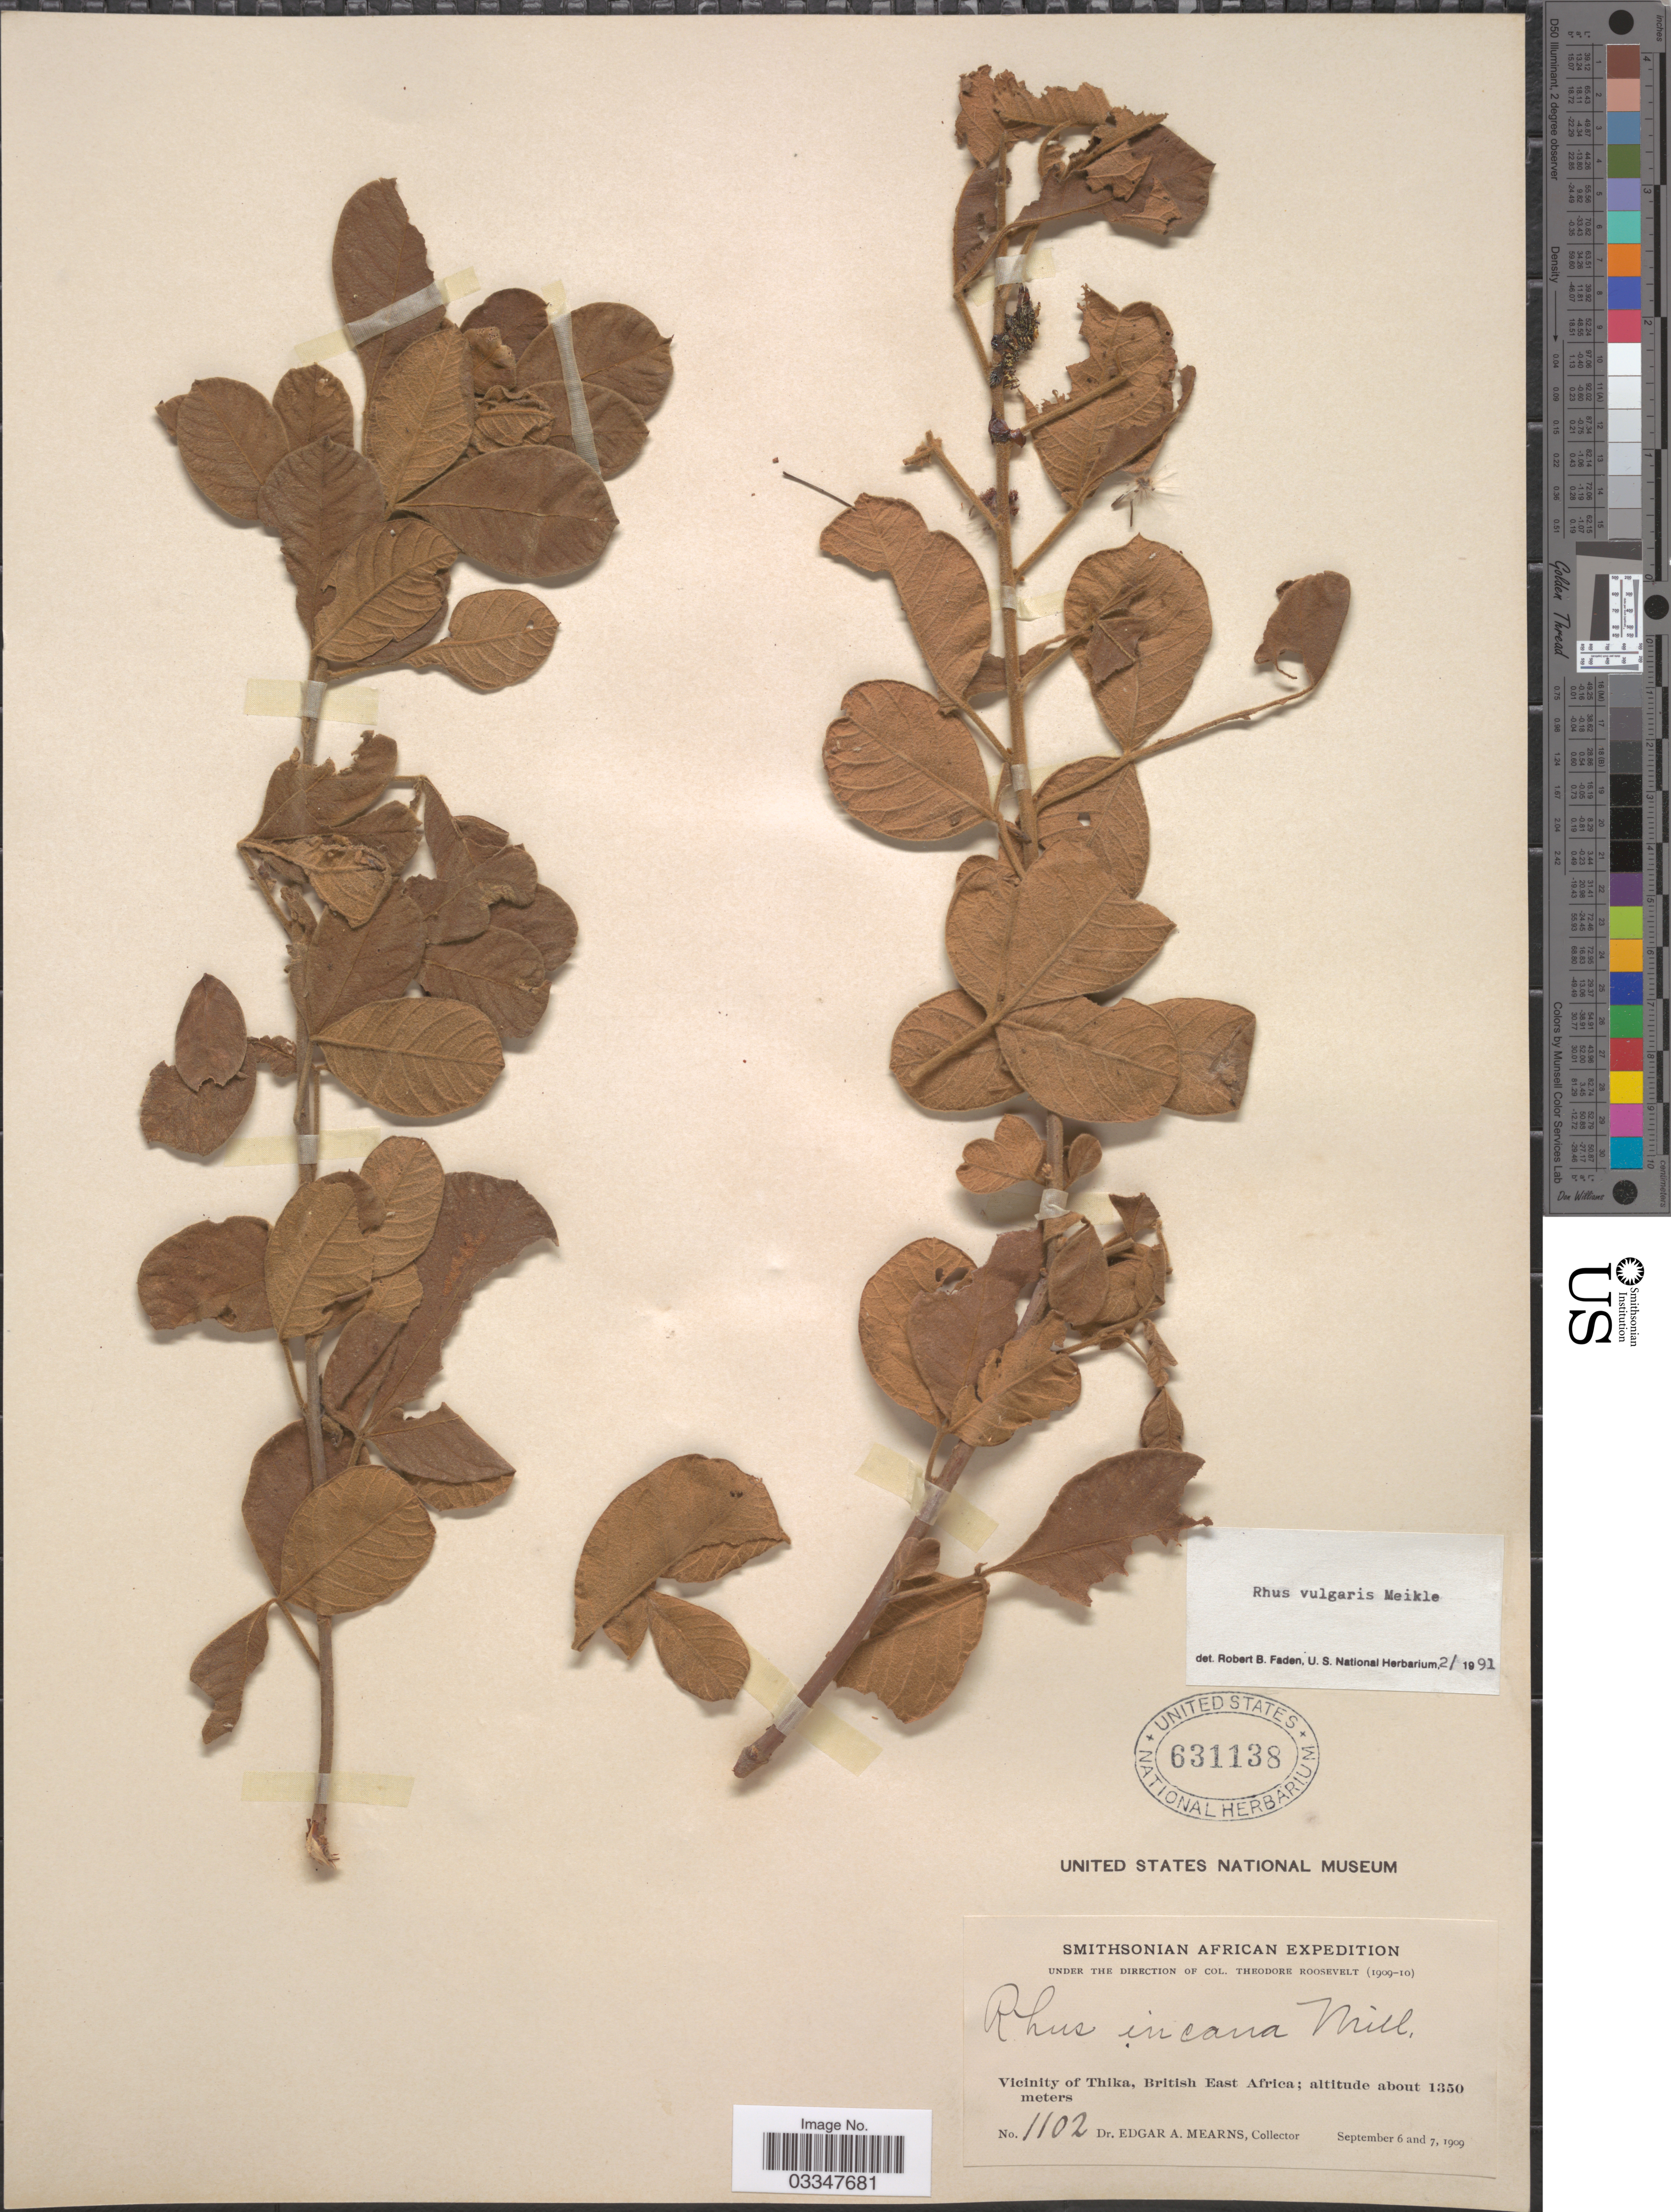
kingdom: Plantae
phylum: Tracheophyta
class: Magnoliopsida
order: Sapindales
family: Anacardiaceae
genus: Rhus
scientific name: Rhus vulgaris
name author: Meikle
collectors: E. A. Mearns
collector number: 1102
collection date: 1909-09-06/1909-09-07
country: Kenya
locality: Vicinity of Thika, British East Africa.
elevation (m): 1350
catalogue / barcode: US 631138